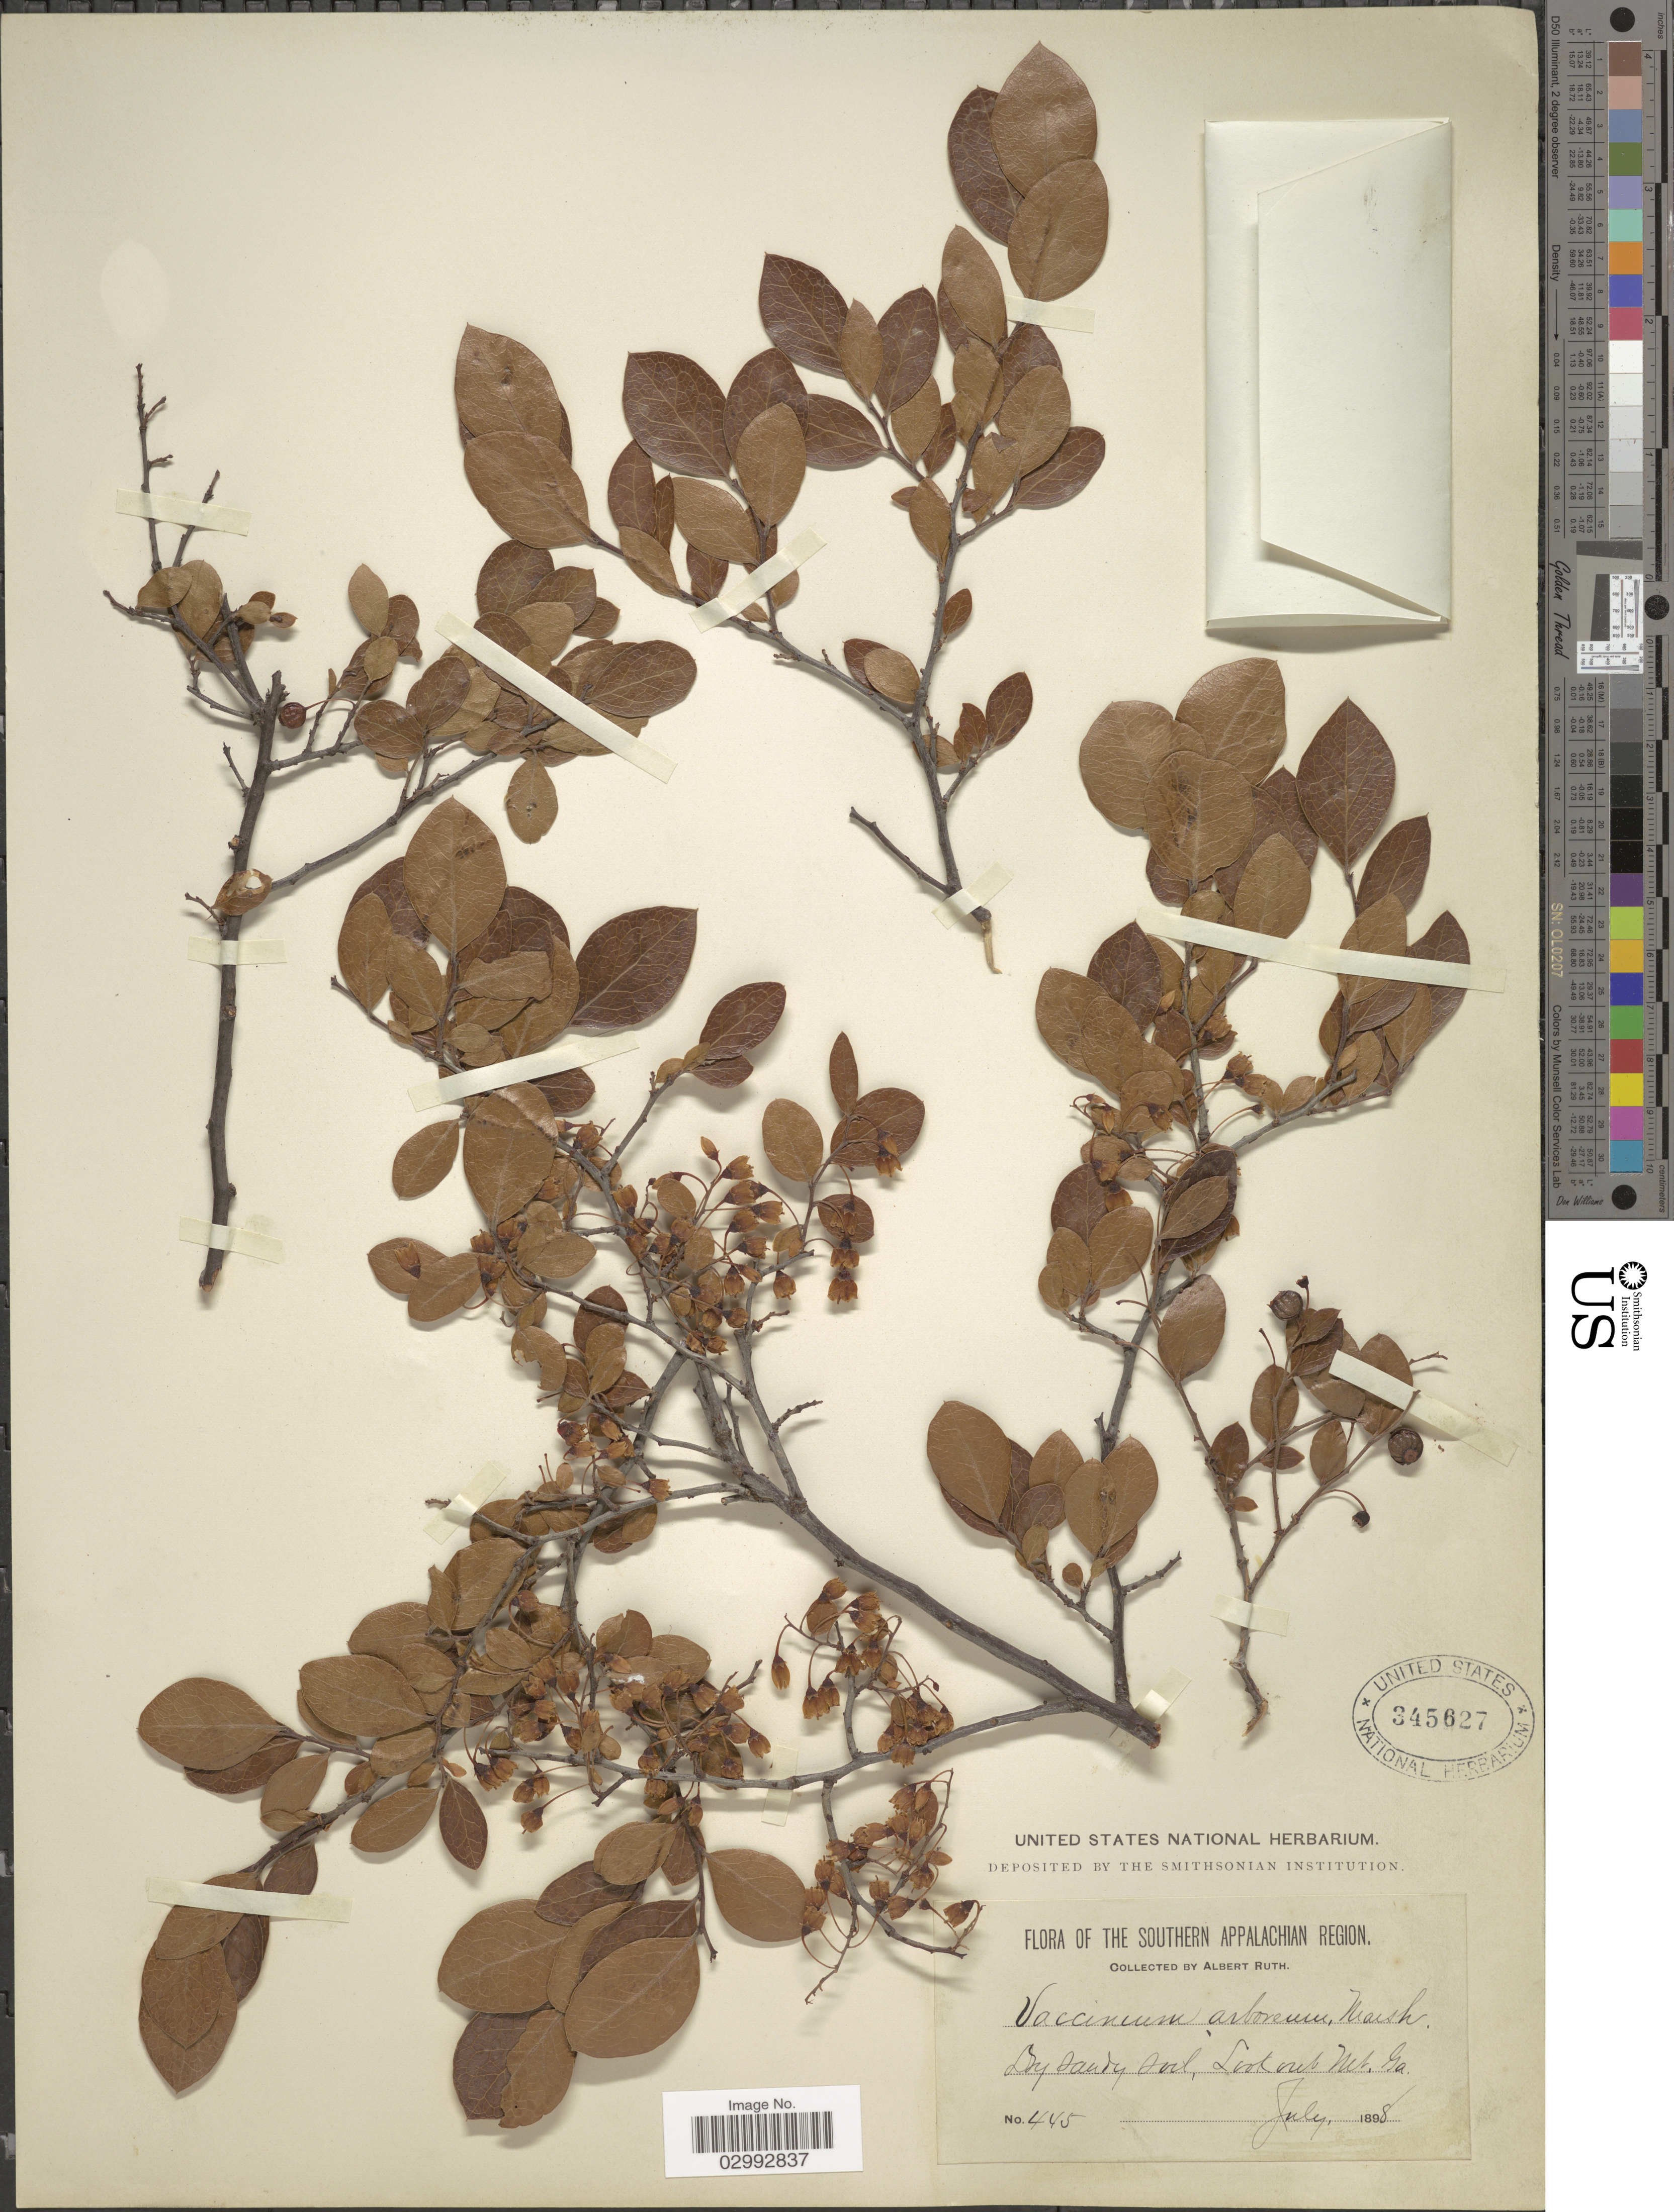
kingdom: Plantae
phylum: Tracheophyta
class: Magnoliopsida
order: Ericales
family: Ericaceae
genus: Batodendron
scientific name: Batodendron arboreum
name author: Nutt.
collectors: A. Ruth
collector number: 445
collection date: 1898-07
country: United States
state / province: Georgia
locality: Southern Appalachian Region. Dry sandy soil, Lookout Mt.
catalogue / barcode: US 345627